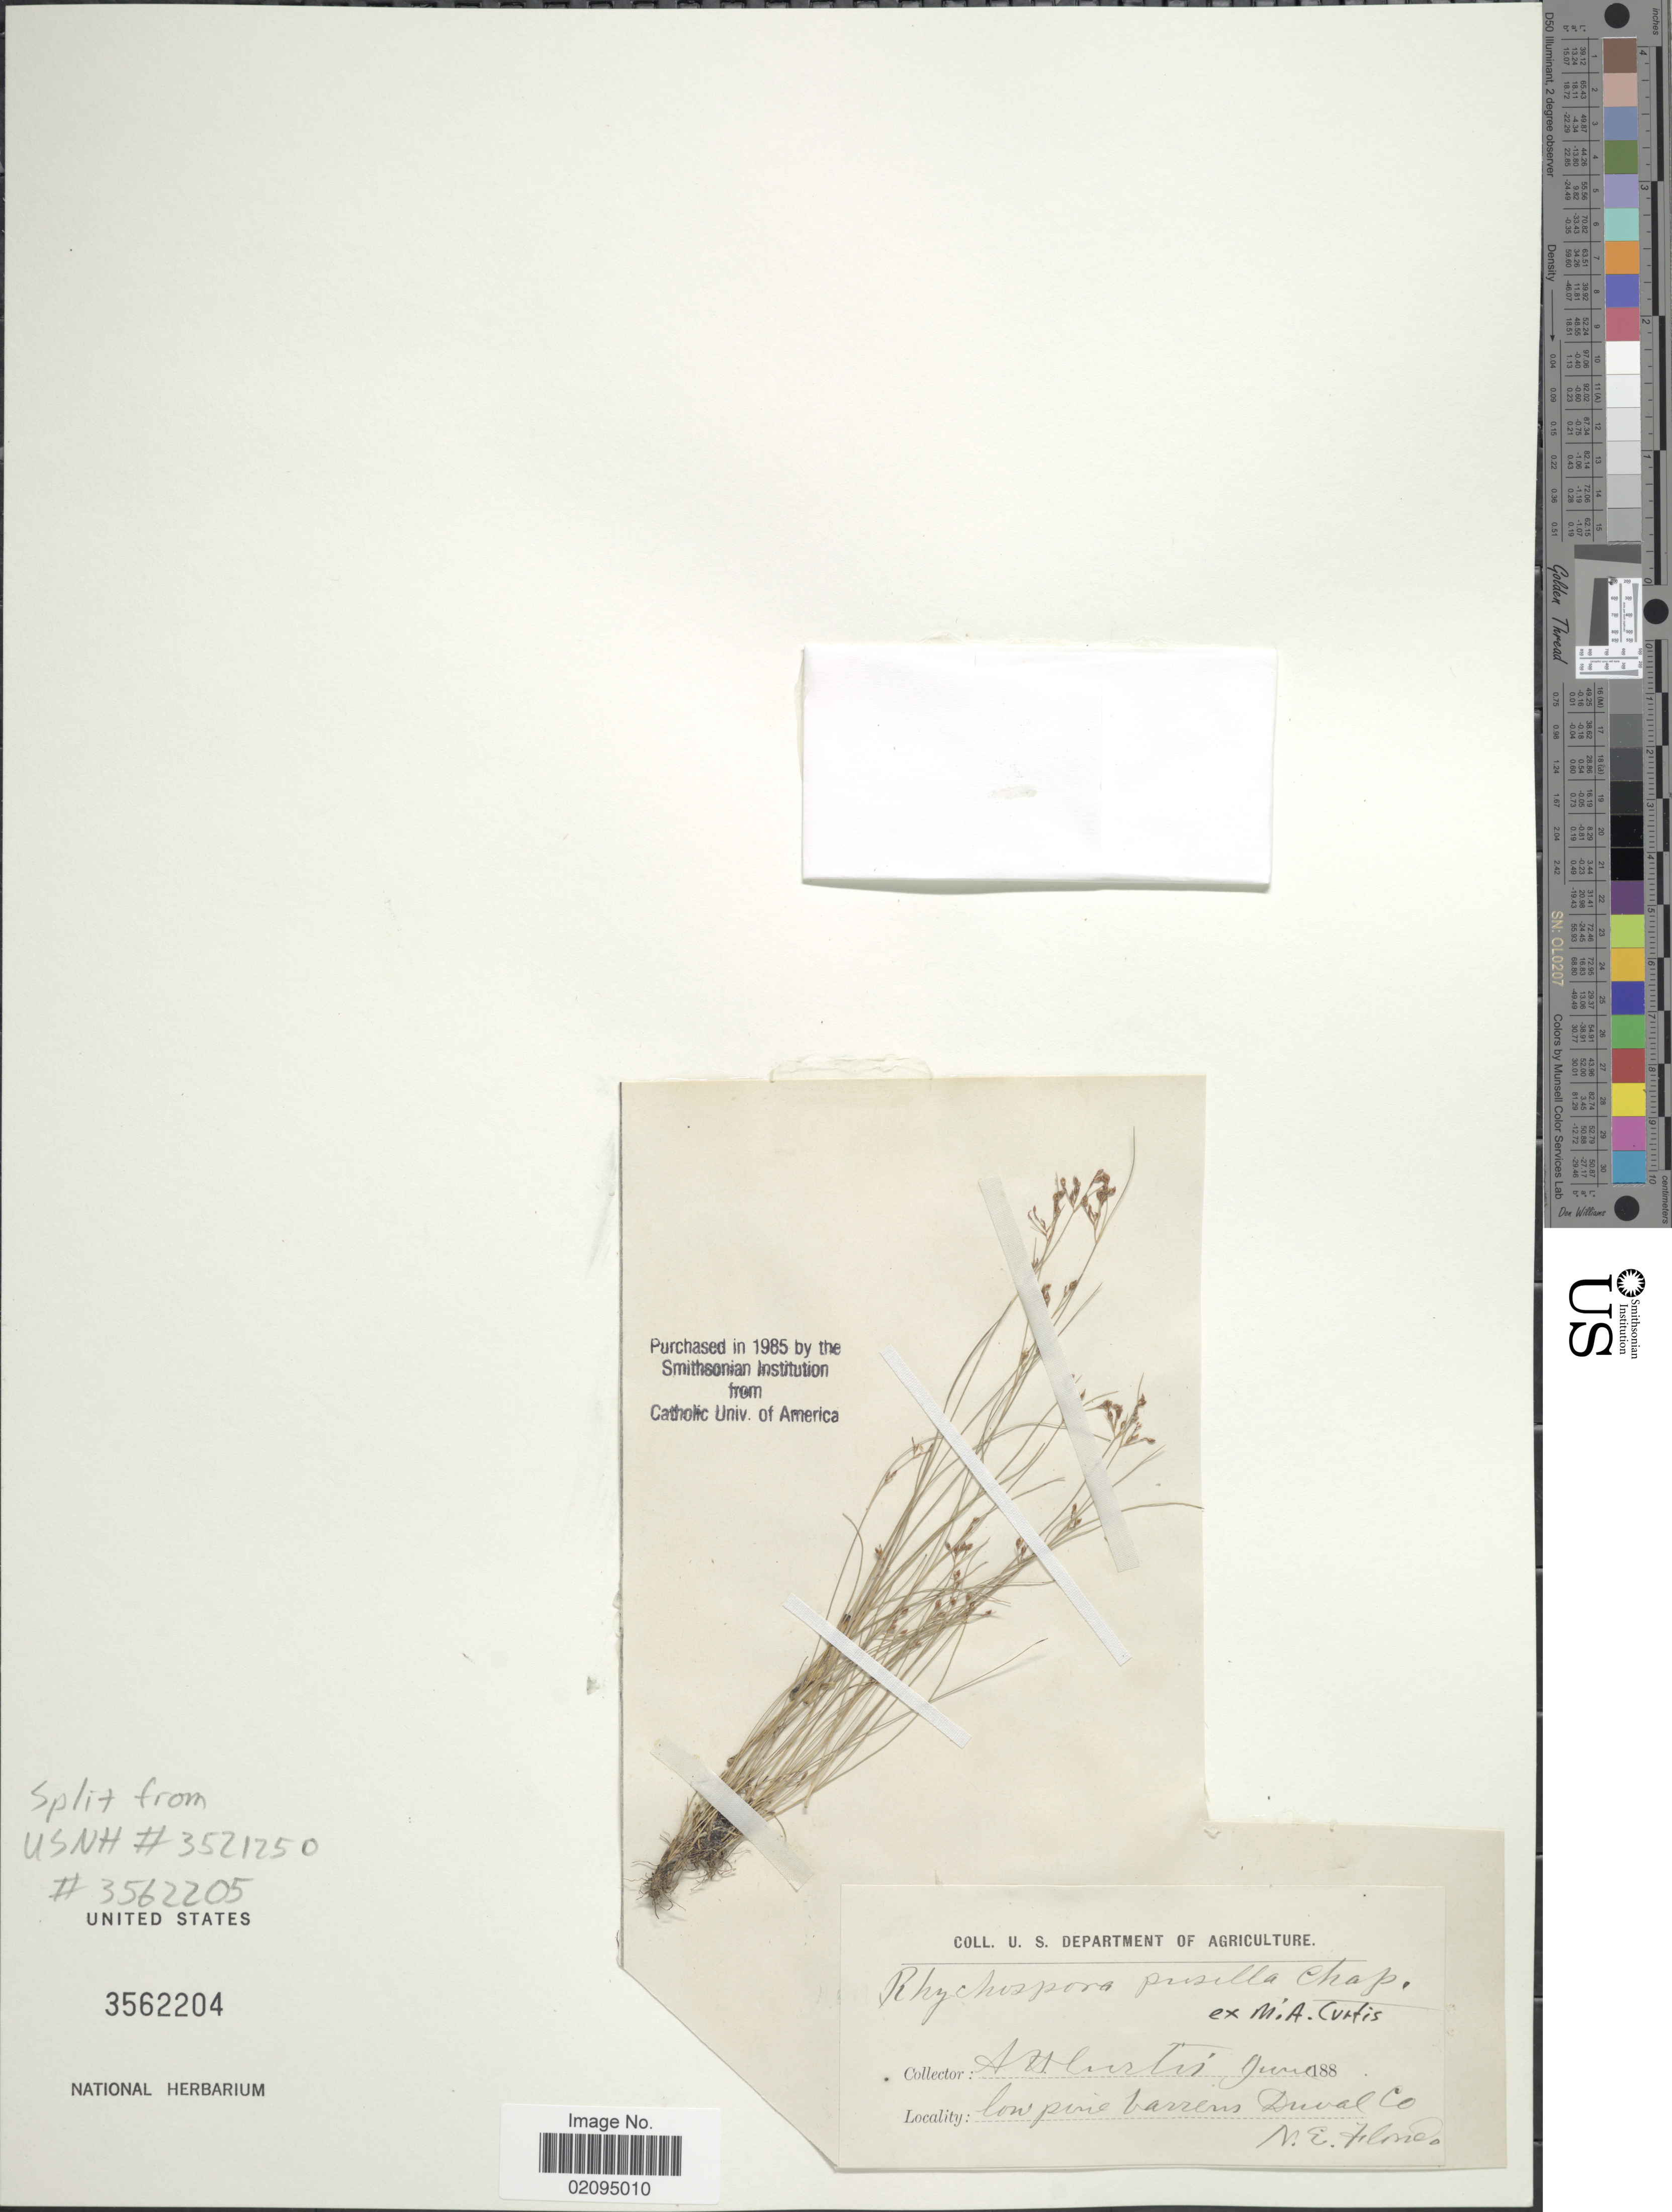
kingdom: Plantae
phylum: Tracheophyta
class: Liliopsida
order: Poales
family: Cyperaceae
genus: Rhynchospora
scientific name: Rhynchospora intermixta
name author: C. Wright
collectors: A. Curtis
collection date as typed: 188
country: United States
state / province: Florida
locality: Duval Co. N. E. Florida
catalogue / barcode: US 3562204